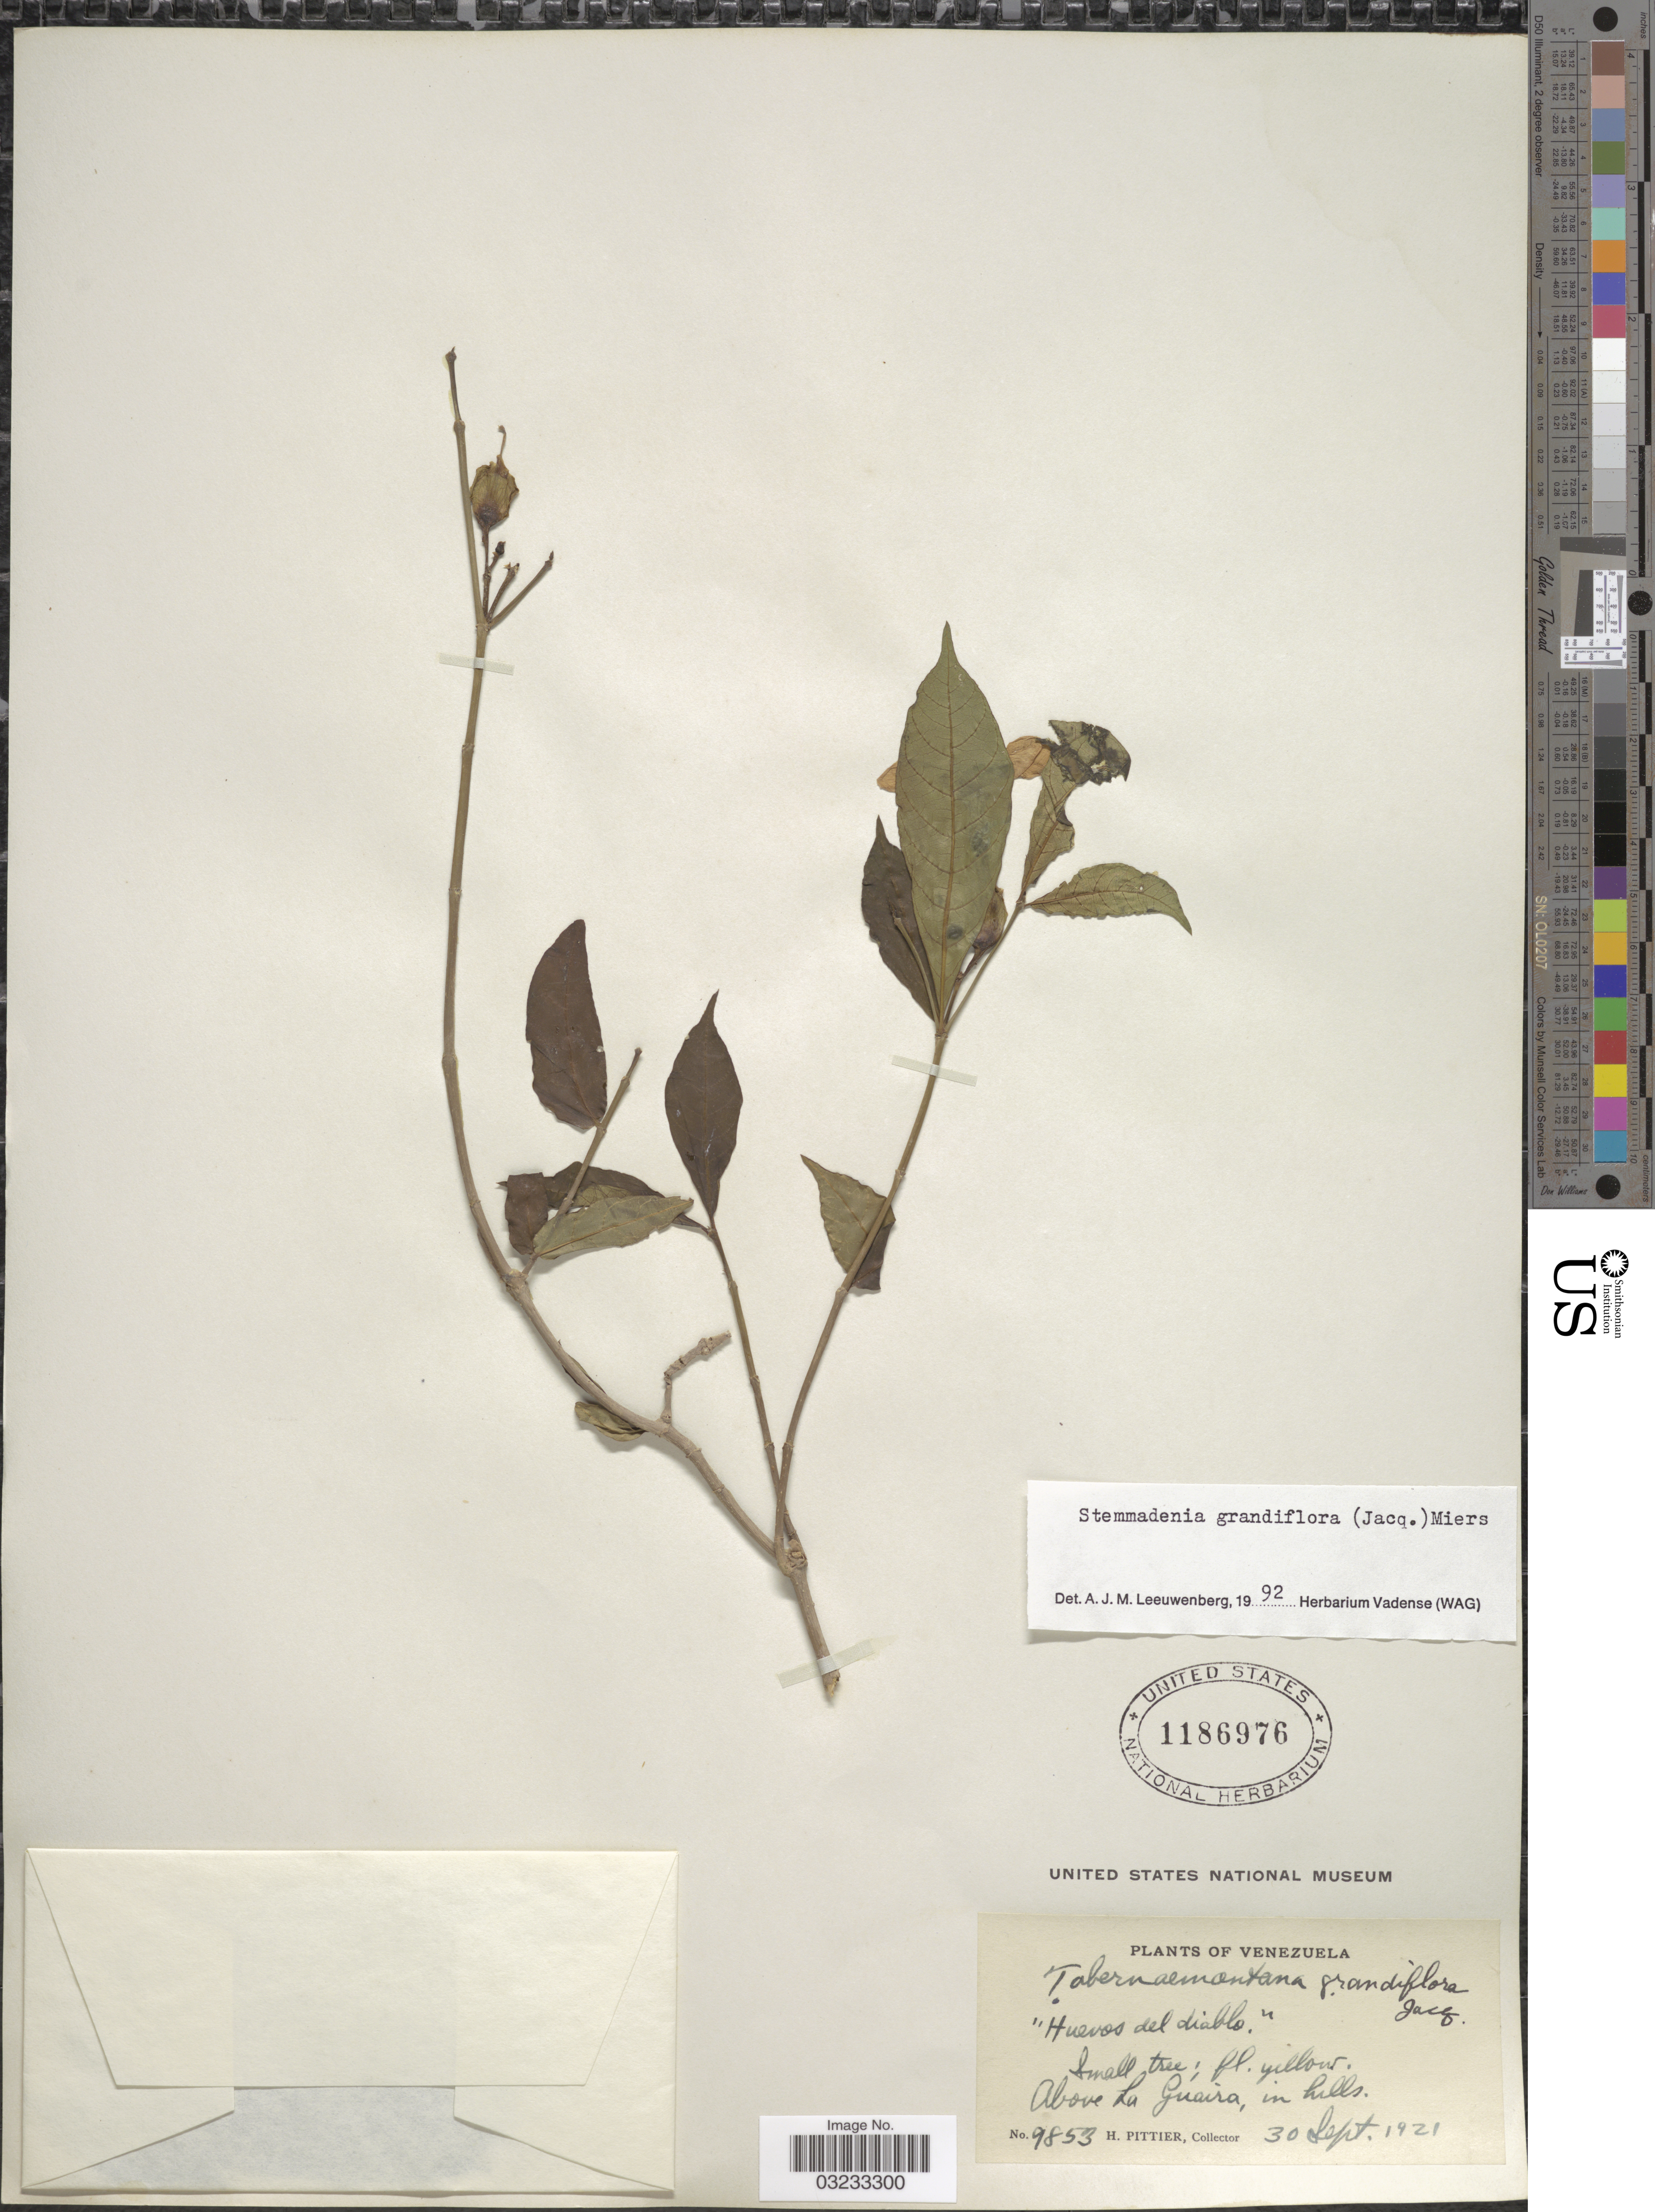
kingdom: Plantae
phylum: Tracheophyta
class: Magnoliopsida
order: Gentianales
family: Apocynaceae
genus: Stemmadenia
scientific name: Stemmadenia grandiflora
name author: (Jacq.) Miers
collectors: H. F. Pittier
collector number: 9853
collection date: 1921-09-30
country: Venezuela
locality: Above La Guaira.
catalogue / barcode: US 1186976